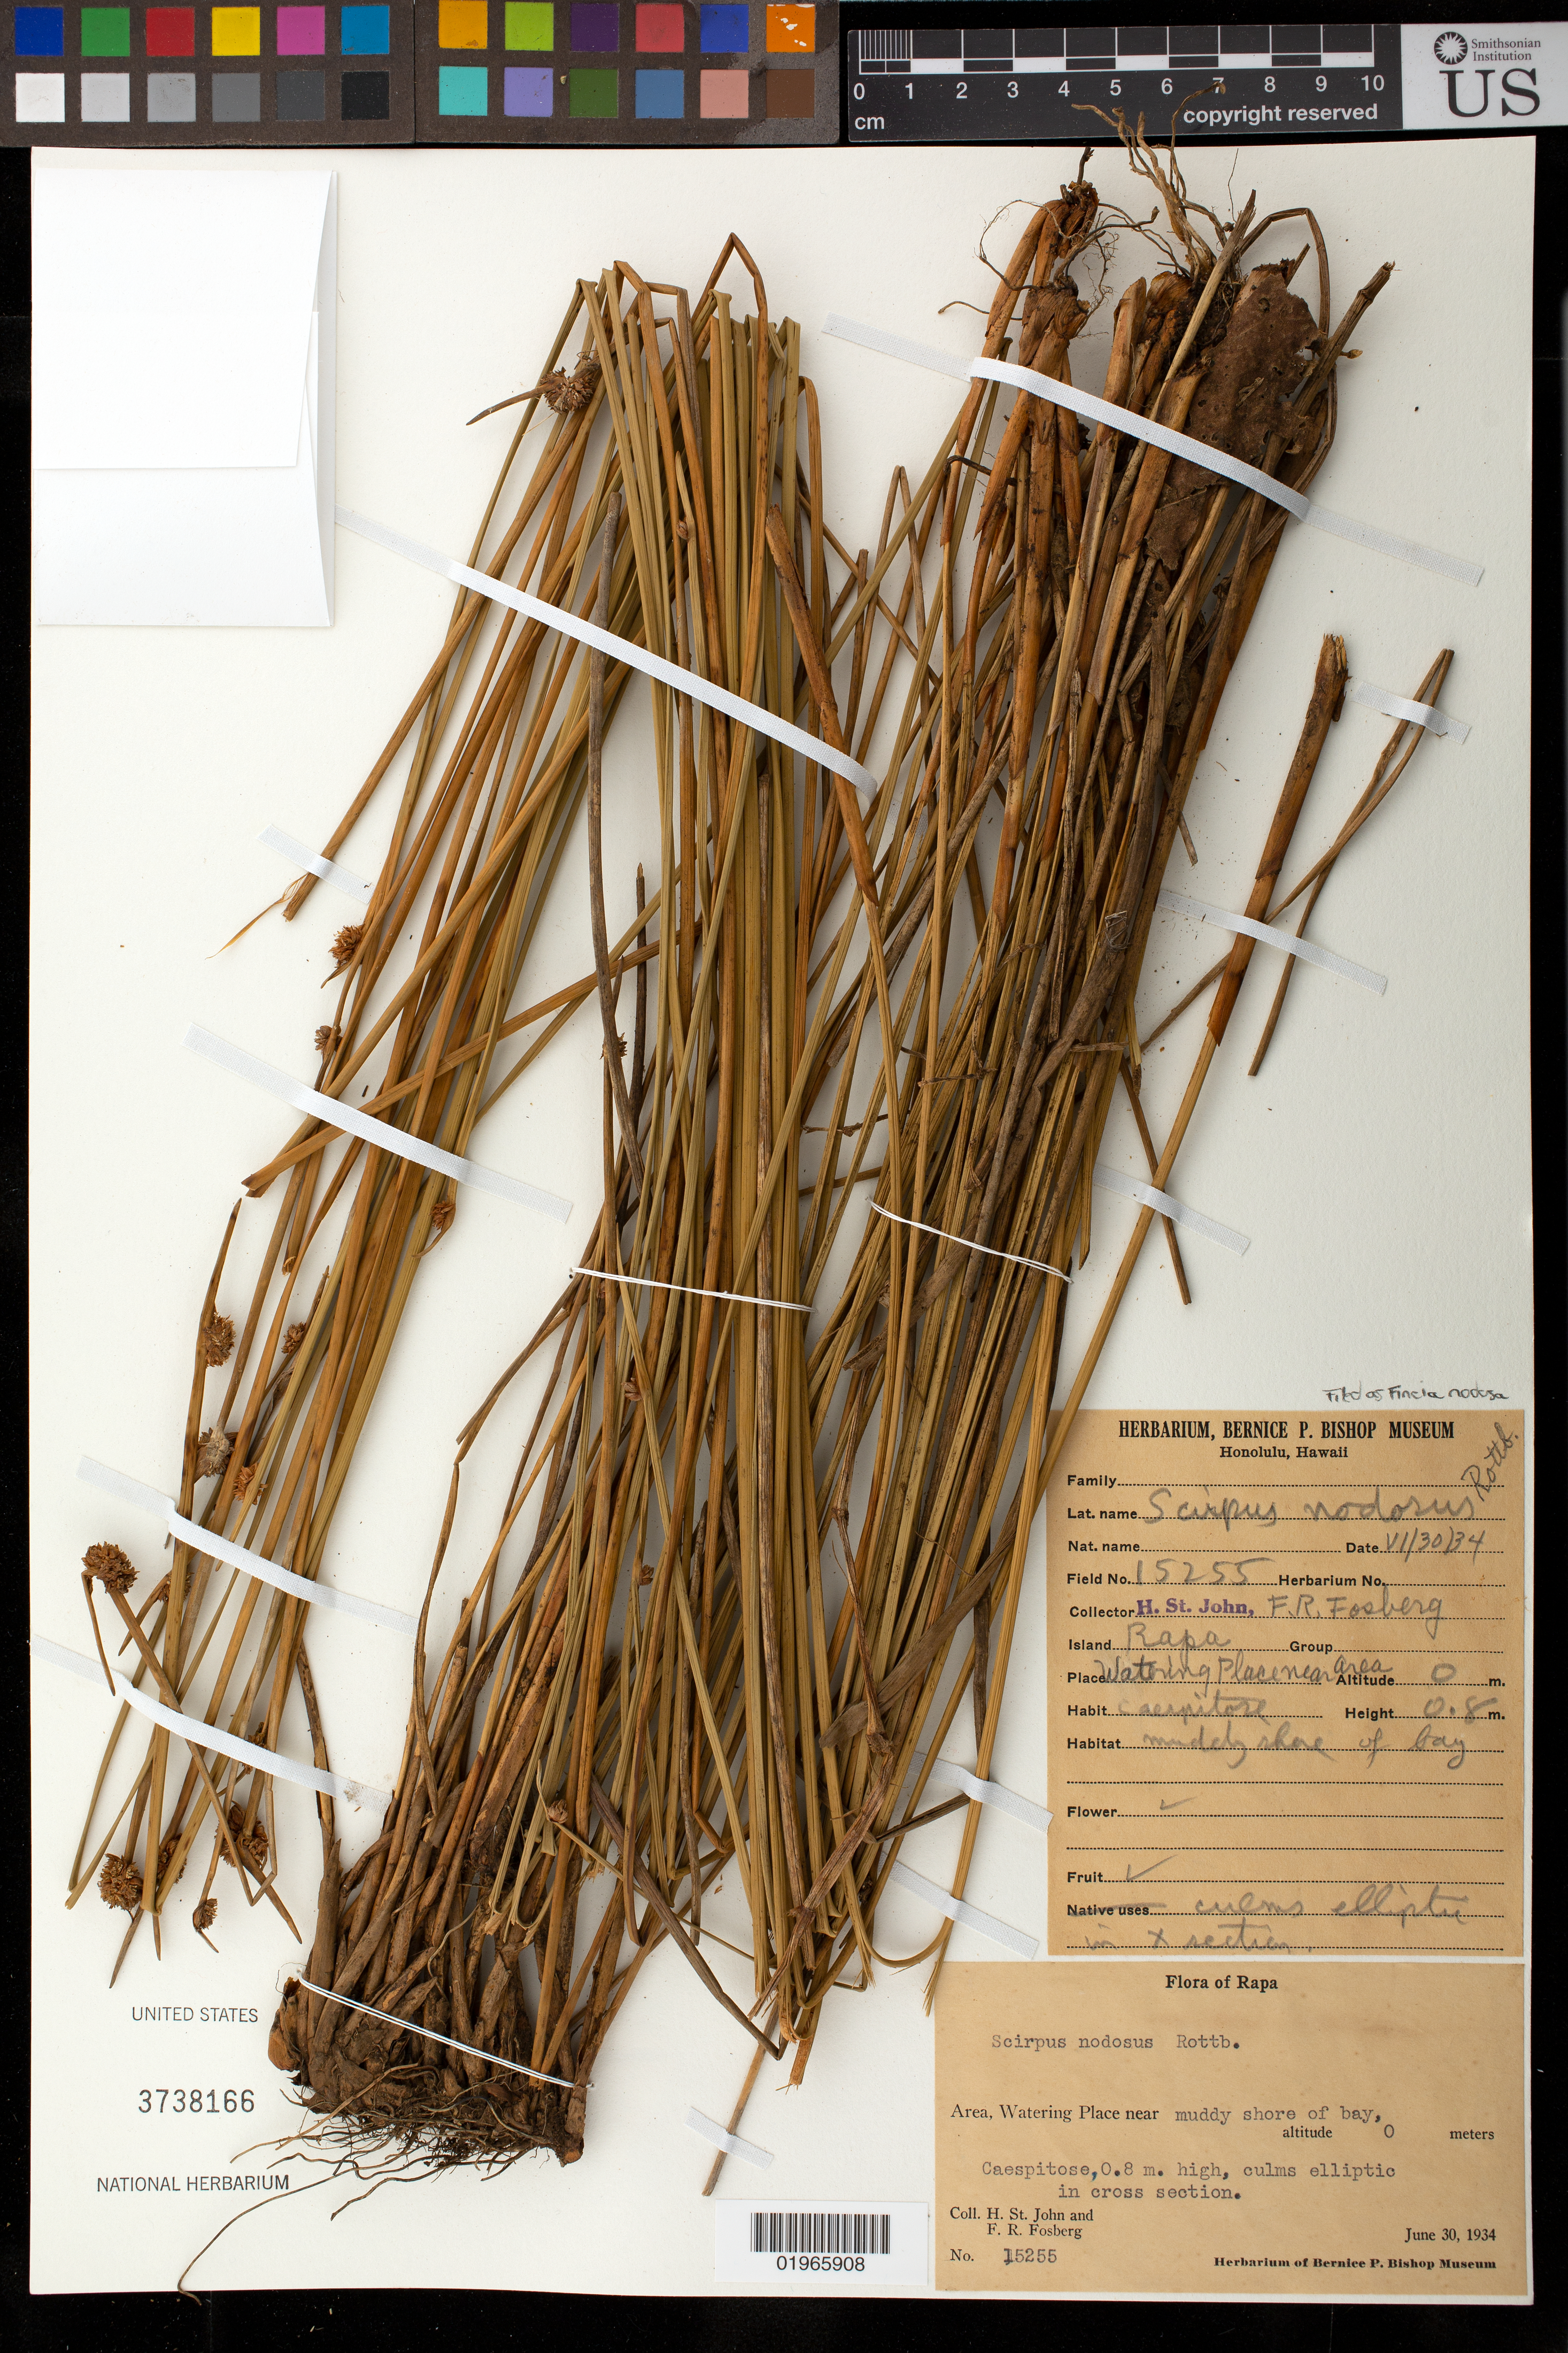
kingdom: Plantae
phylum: Tracheophyta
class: Liliopsida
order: Poales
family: Cyperaceae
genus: Ficinia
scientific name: Ficinia nodosa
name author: (Rottb.) Goetgh. et al.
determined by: Strong, Mark T., (BOT), Smithsonian Institution - National Museum of Natural History (UNITED STATES)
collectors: H. St. John & F. R. Fosberg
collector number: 15255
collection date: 1934-06-30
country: French Polynesia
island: Rapa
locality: Rapa. Area, Watering Place near muddy shore of bay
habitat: Muddy shore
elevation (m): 0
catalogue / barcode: US 3738166